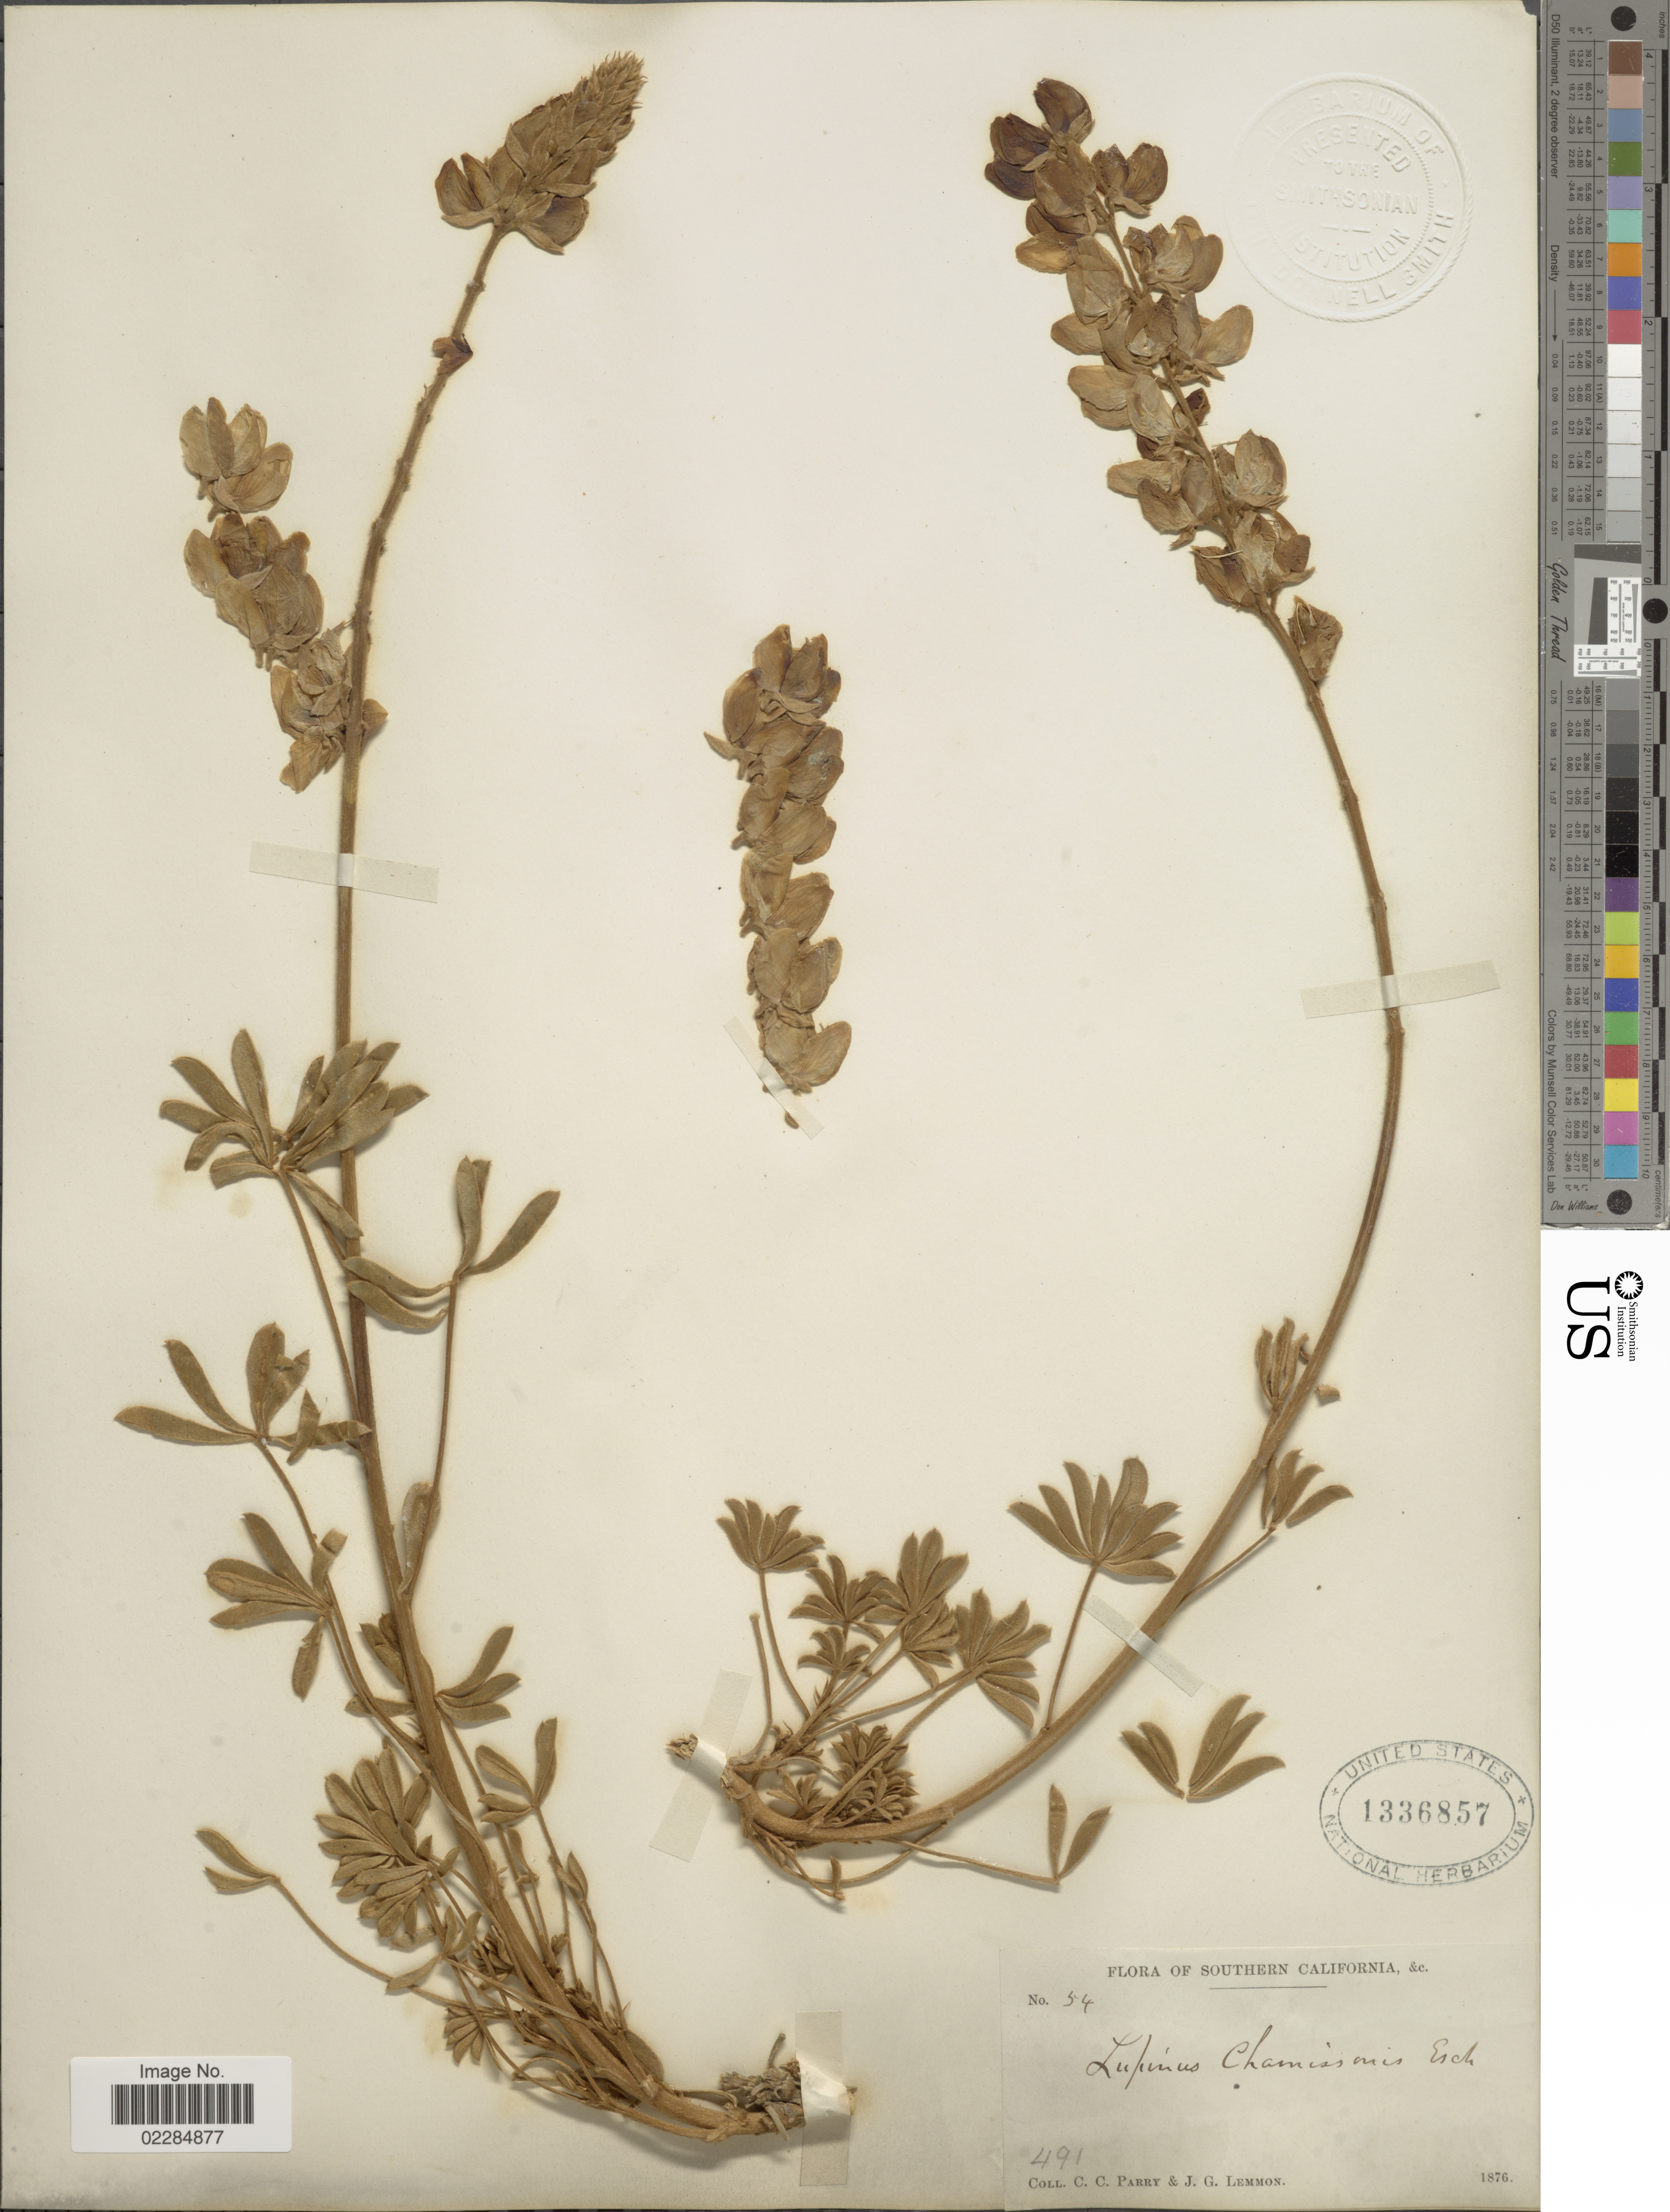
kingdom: Plantae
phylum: Tracheophyta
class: Magnoliopsida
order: Fabales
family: Fabaceae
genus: Lupinus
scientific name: Lupinus chamissonis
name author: Eschsch.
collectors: C. C. Parry & J. Lemmon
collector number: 54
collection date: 1876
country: United States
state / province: California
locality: Southern California, & c.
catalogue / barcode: US 1336857